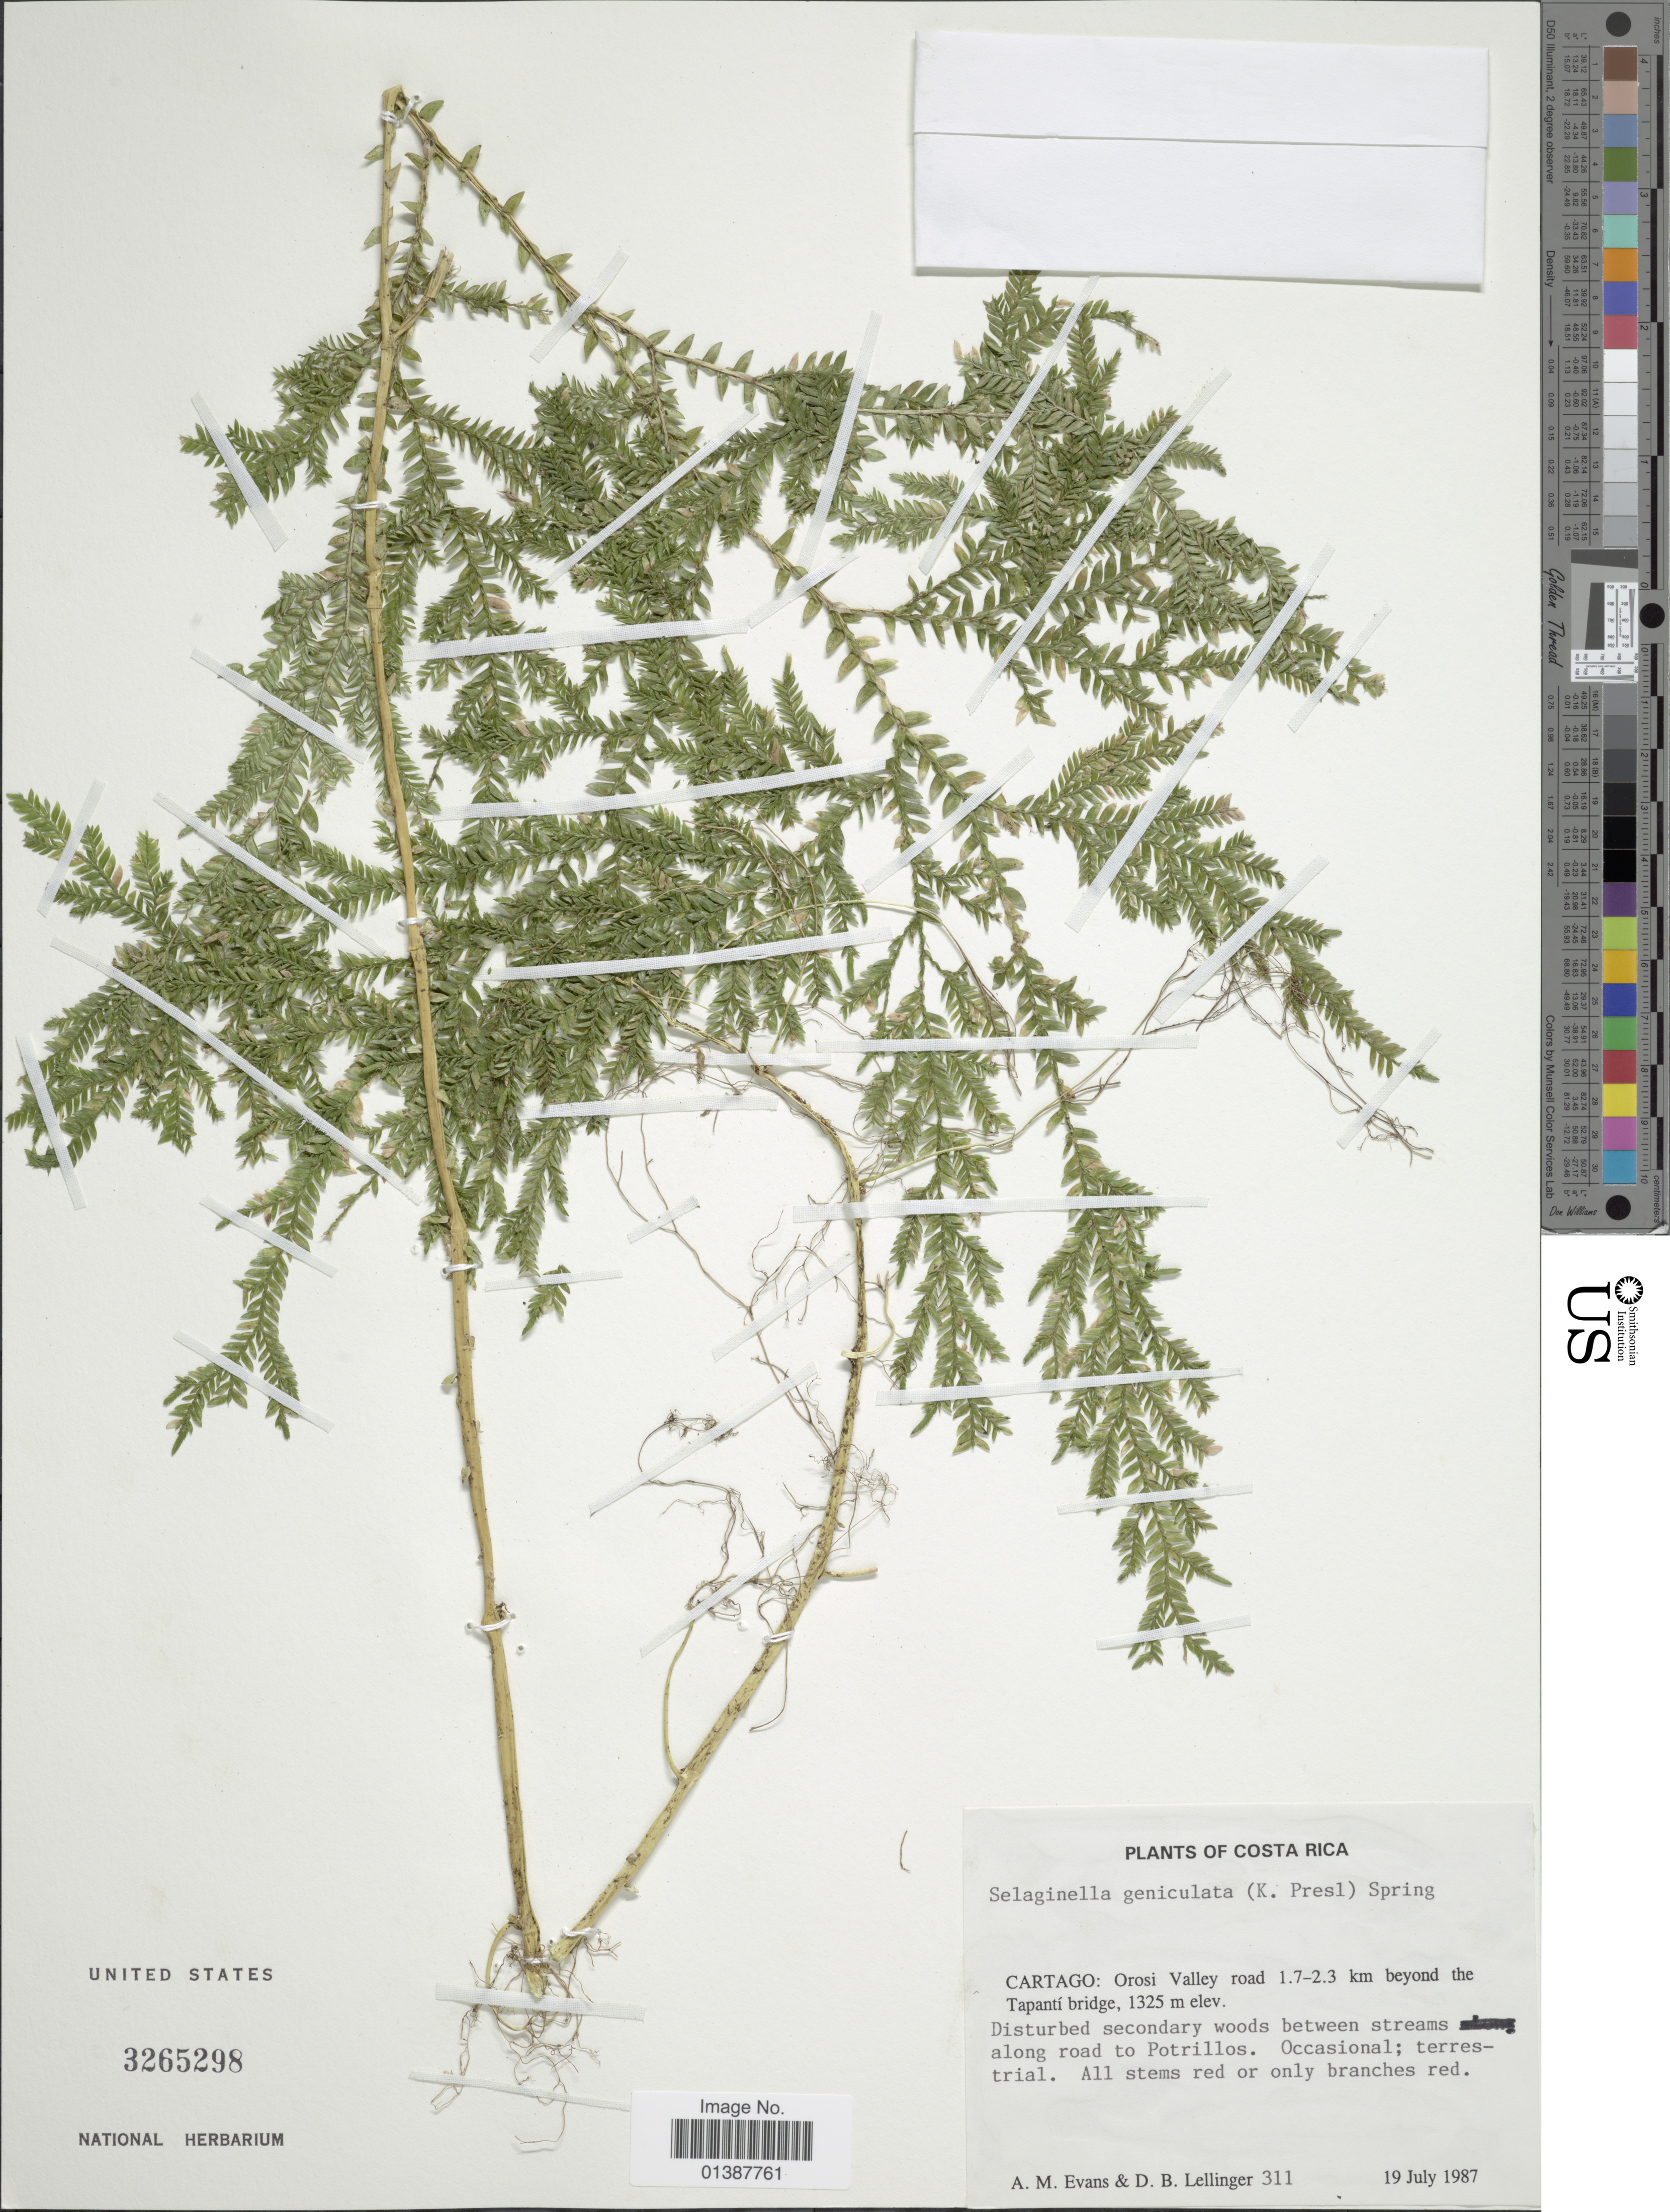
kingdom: Plantae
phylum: Tracheophyta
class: Lycopodiopsida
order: Selaginellales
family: Selaginellaceae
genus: Selaginella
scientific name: Selaginella geniculata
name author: (C. Presl) Spring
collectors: A. M. Evans & D. B. Lellinger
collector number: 311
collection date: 1987-07-19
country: Costa Rica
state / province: Cartago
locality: Orosi Valley road 1.7-2.3 km beyond the Tapantí bridge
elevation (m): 1325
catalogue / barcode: US 3265298